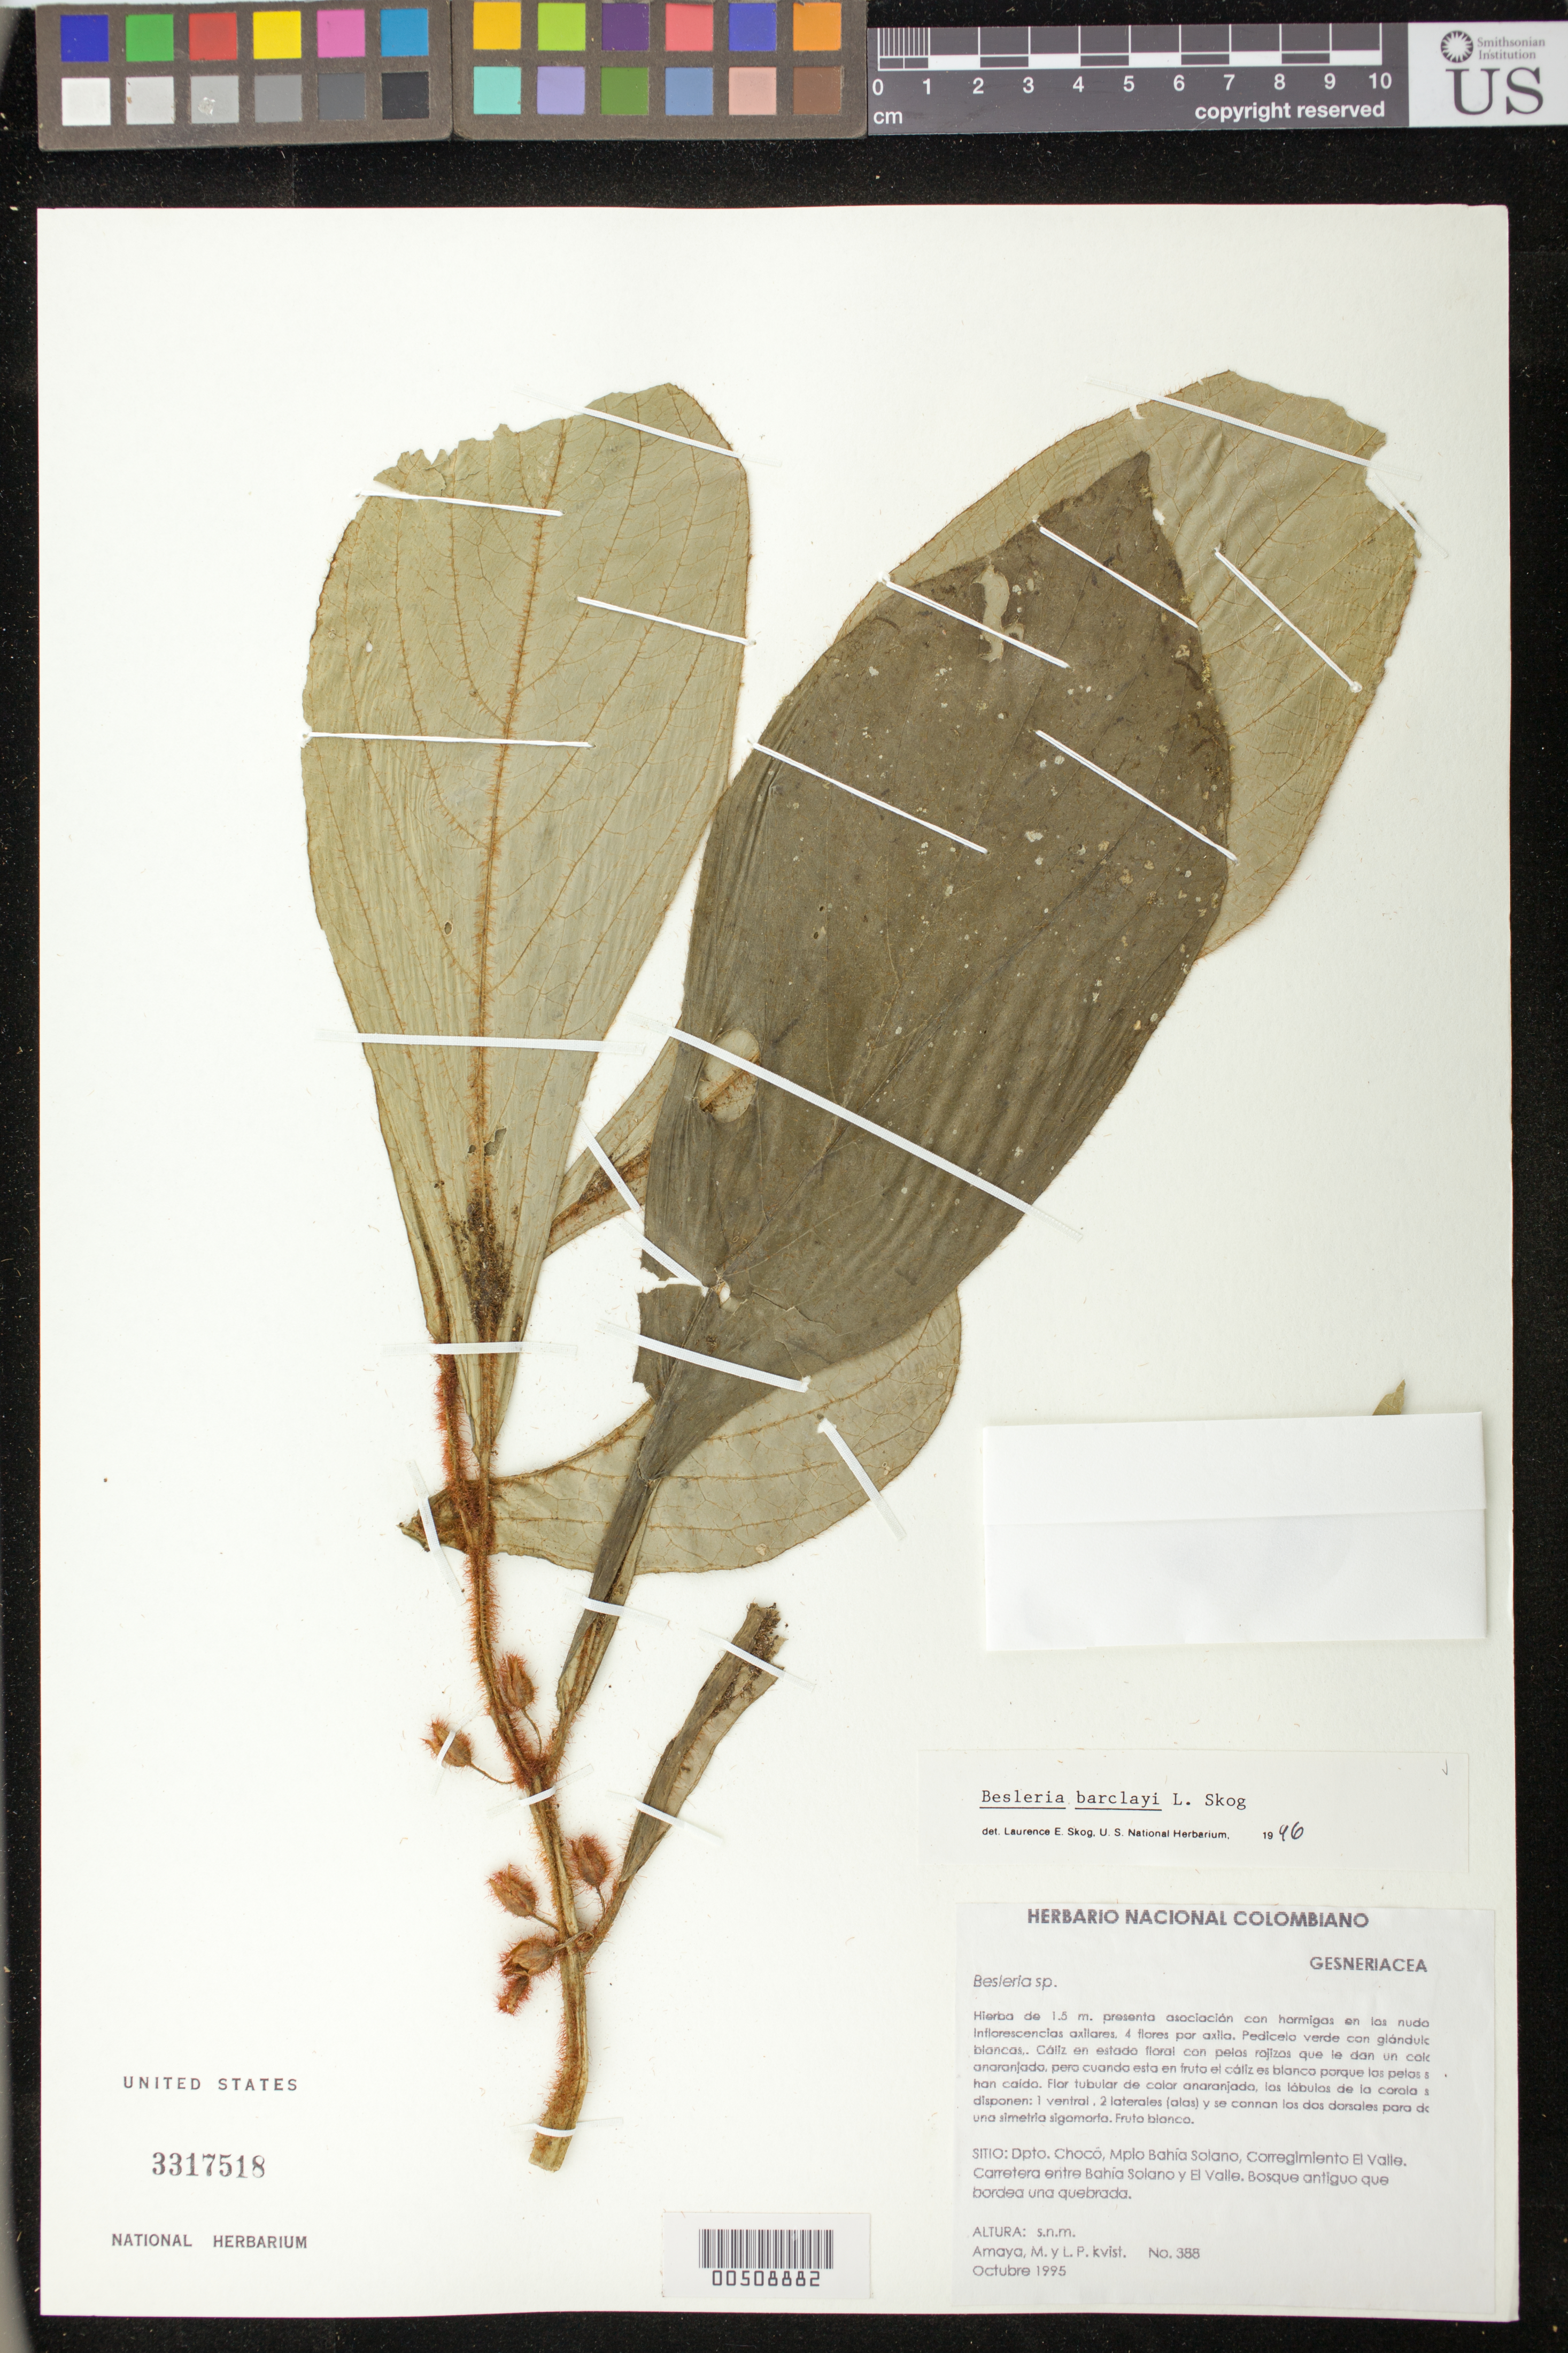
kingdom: Plantae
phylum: Tracheophyta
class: Magnoliopsida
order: Lamiales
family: Gesneriaceae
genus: Besleria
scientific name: Besleria barclayi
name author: L.E. Skog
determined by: Skog, Laurence E.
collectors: M. Amaya & L. P. Kvist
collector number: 388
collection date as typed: Oct 1995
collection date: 1995-10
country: Colombia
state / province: Chocó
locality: Mpio Bahía Solano, Corregimiento El Valle. Carretera entre Bahía Solano y El Valle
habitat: Bosque antiguo que bordea una quebrada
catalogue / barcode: US 3317518